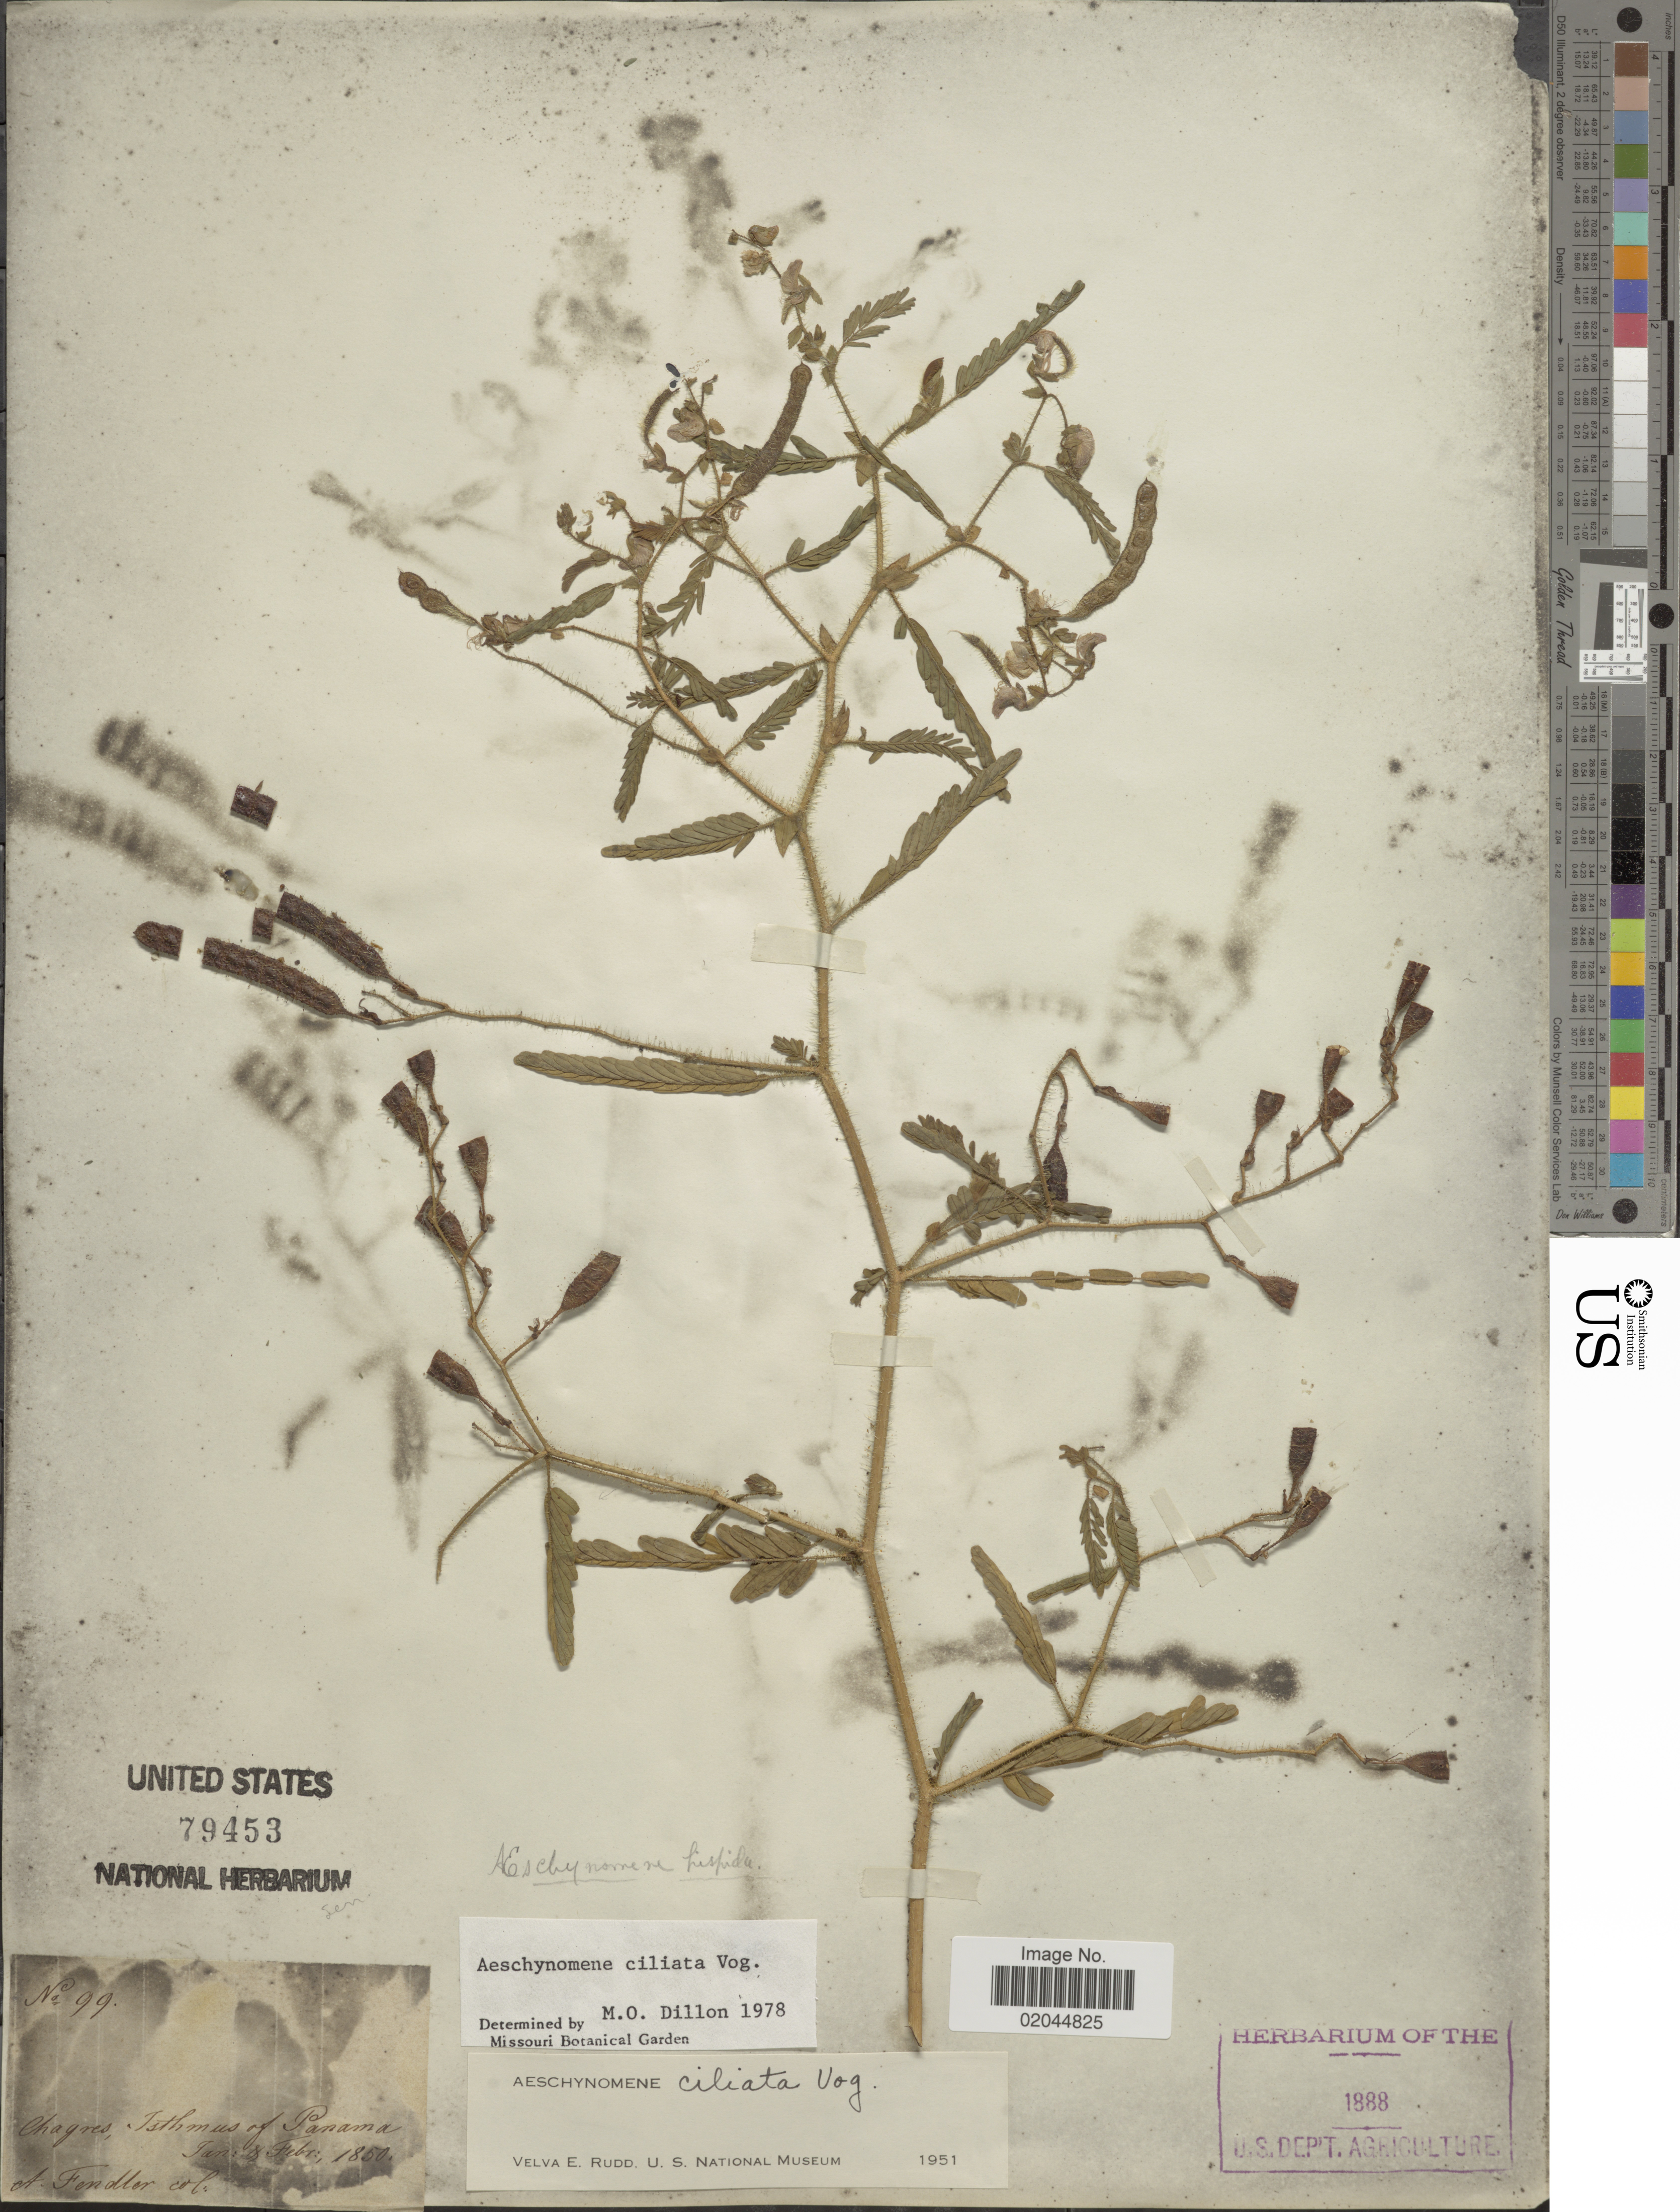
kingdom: Plantae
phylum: Tracheophyta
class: Magnoliopsida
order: Fabales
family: Fabaceae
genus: Aeschynomene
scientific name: Aeschynomene ciliata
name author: Vogel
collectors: -. Fendler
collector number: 99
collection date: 1850-01/1850-02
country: Panama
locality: Chagres, Isthmus of Panama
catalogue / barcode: US 79453